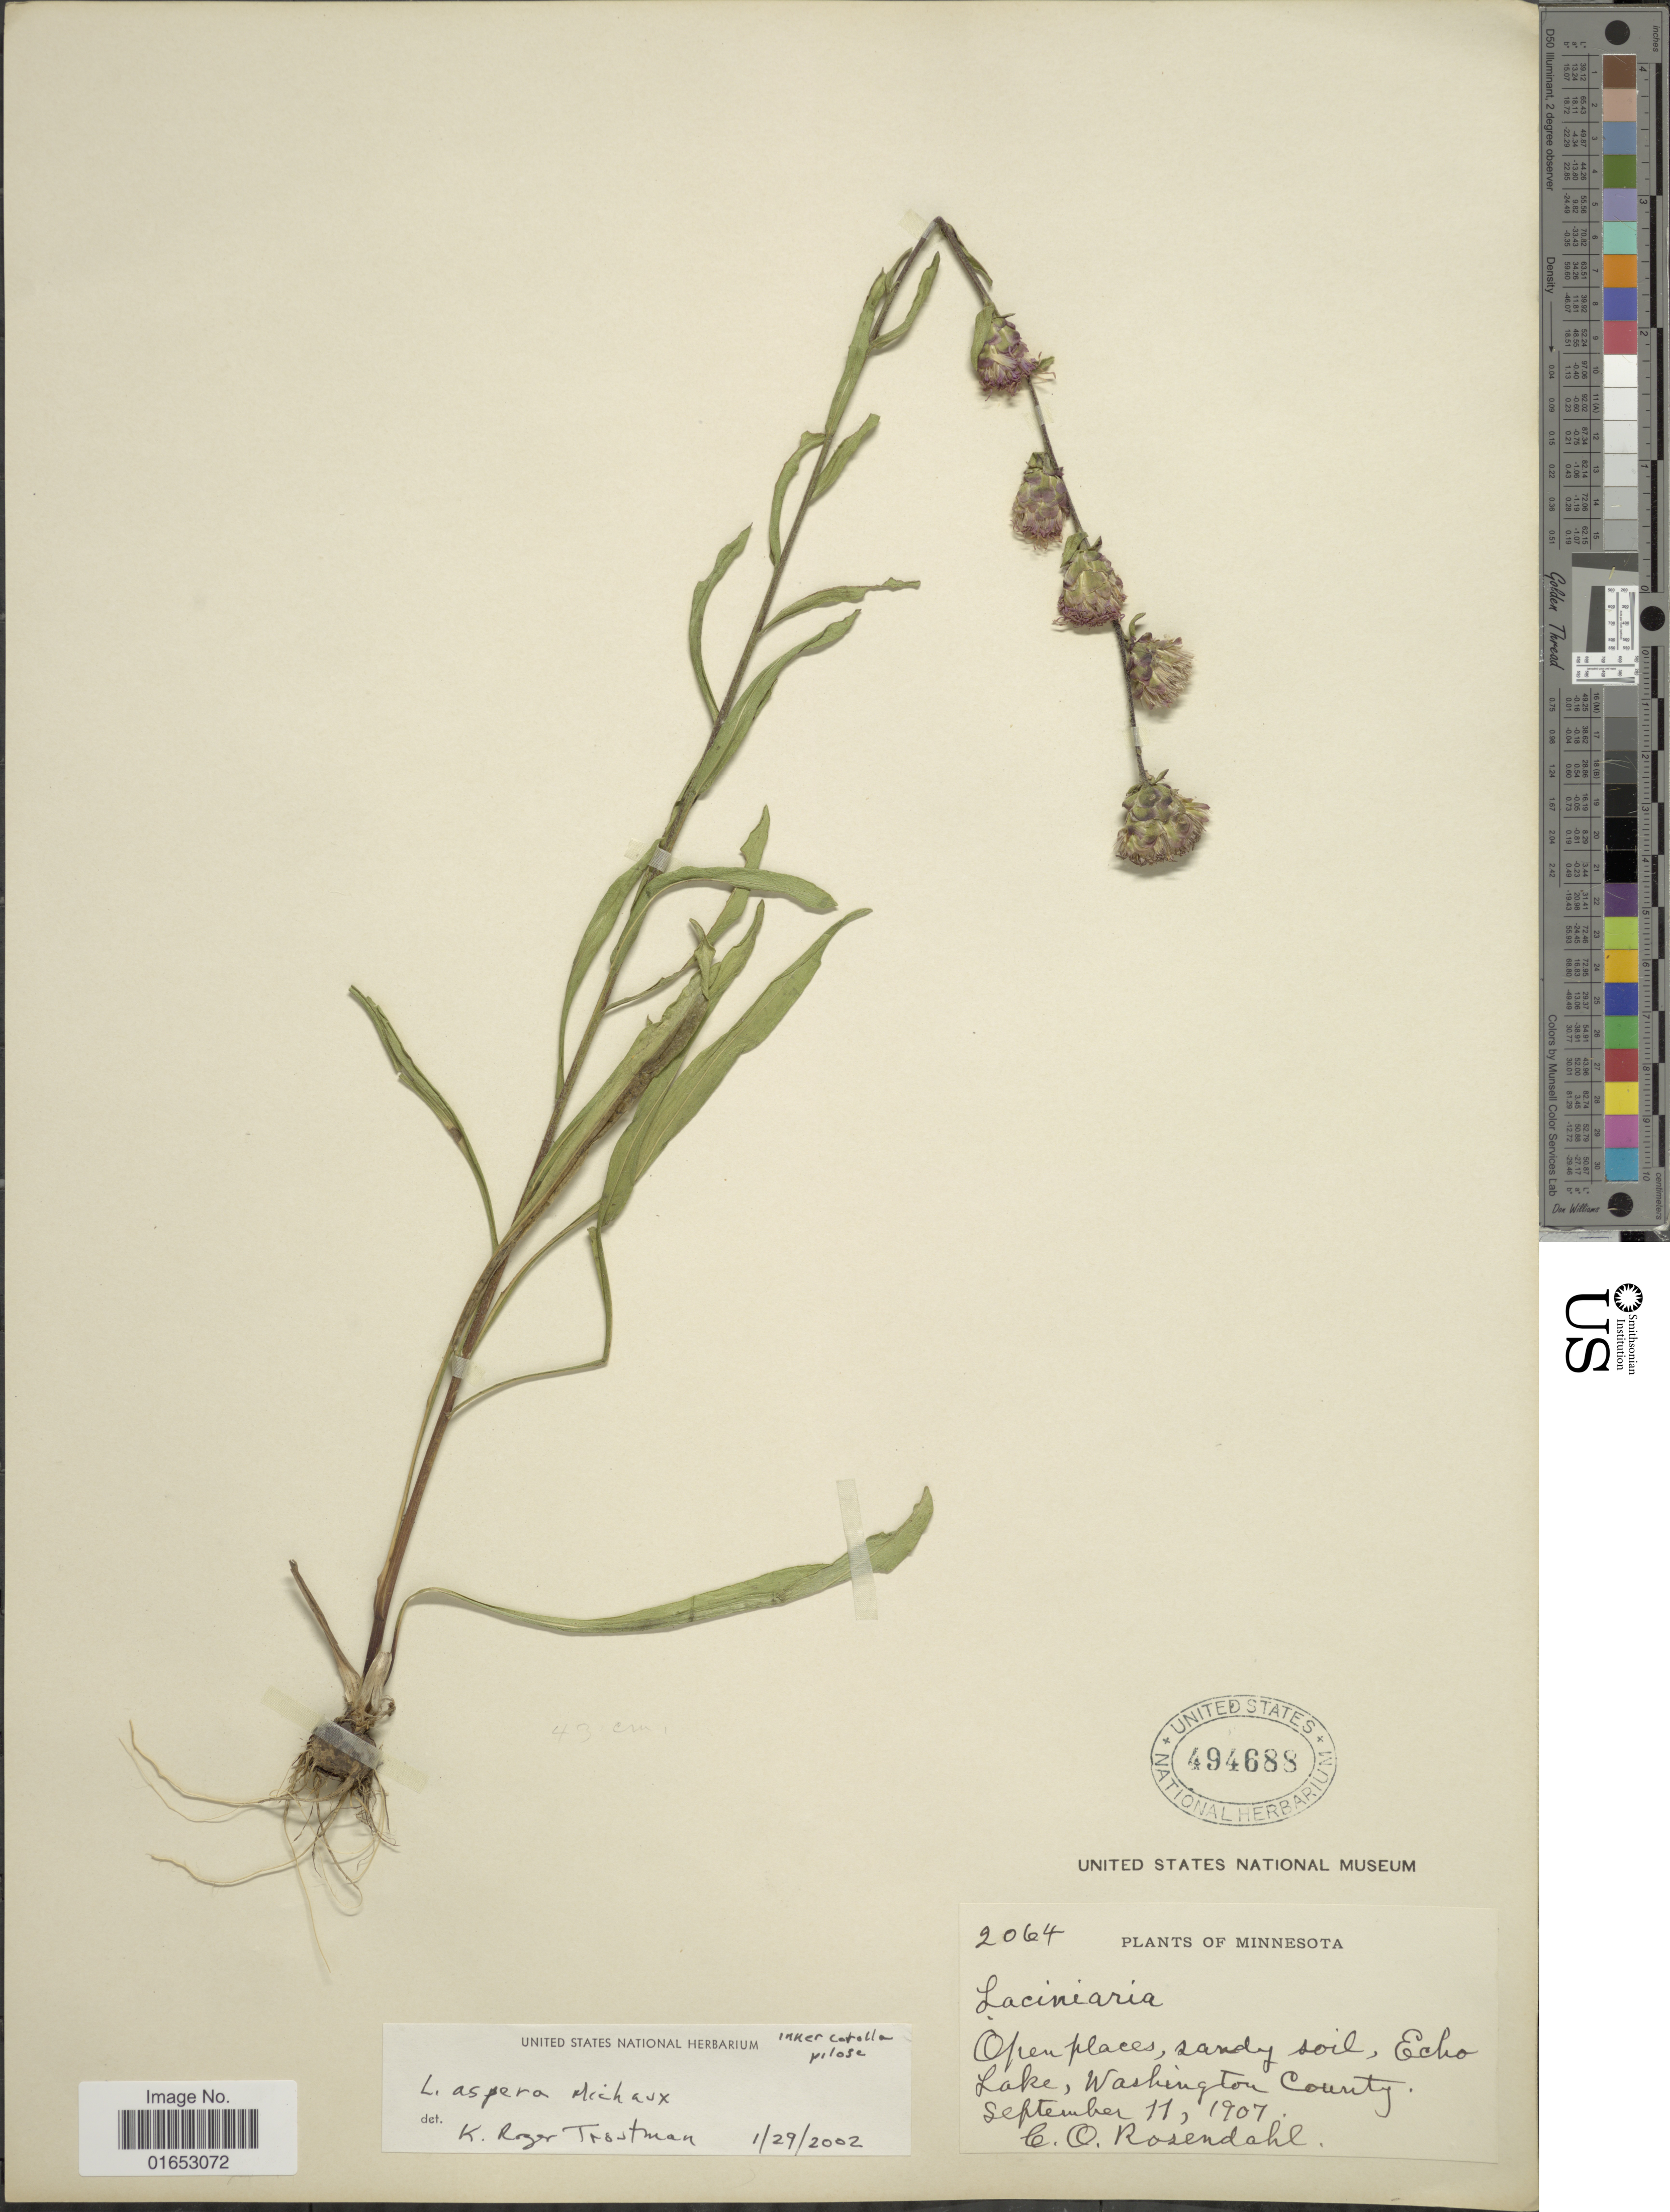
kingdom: Plantae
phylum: Tracheophyta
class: Magnoliopsida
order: Asterales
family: Asteraceae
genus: Liatris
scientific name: Liatris aspera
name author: Michx.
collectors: C. O. Rosendahl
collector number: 2064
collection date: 1907-09-11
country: United States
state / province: Minnesota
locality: Echo Lake, Washington County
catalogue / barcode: US 494688